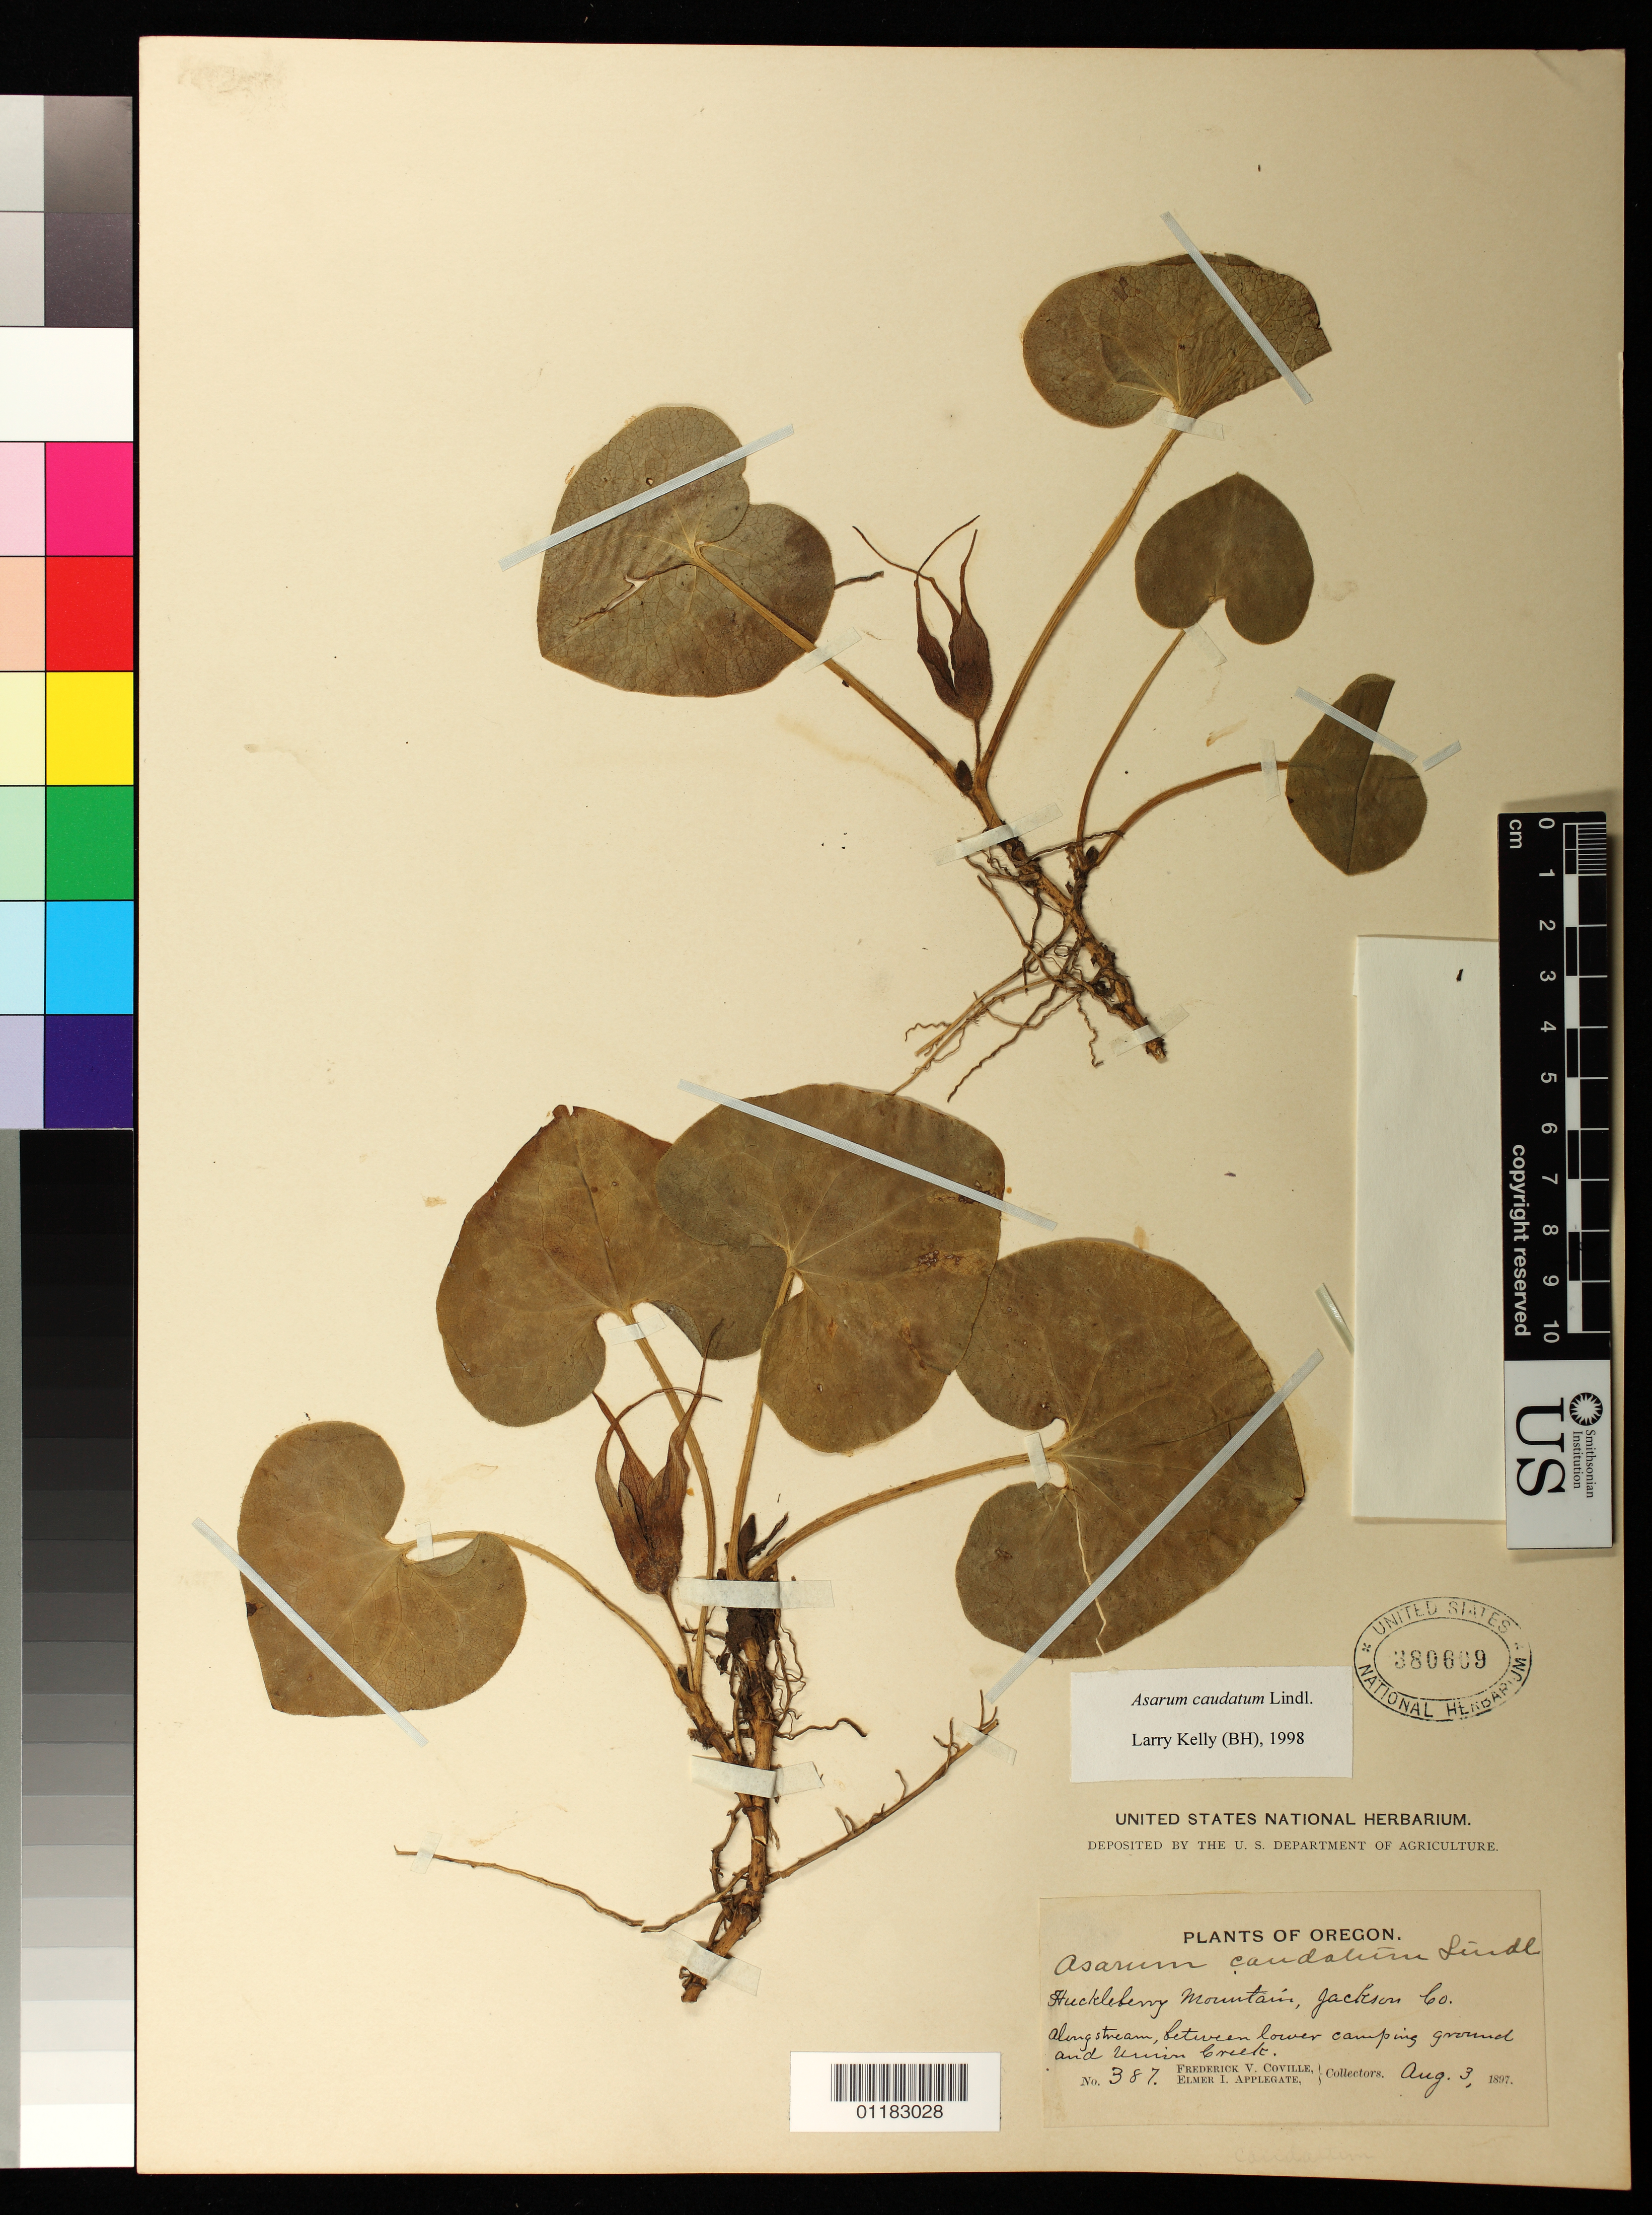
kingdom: Plantae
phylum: Tracheophyta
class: Magnoliopsida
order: Piperales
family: Aristolochiaceae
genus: Asarum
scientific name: Asarum caudatum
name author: Lindl.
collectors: F. V. Coville & E. I. Applegate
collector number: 387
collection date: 1897-08-03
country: United States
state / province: Oregon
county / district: Jackson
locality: Huckleberry Mountain, Jackson Co. Along Stream, between lower camping ground and Union Creek.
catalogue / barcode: US 380609